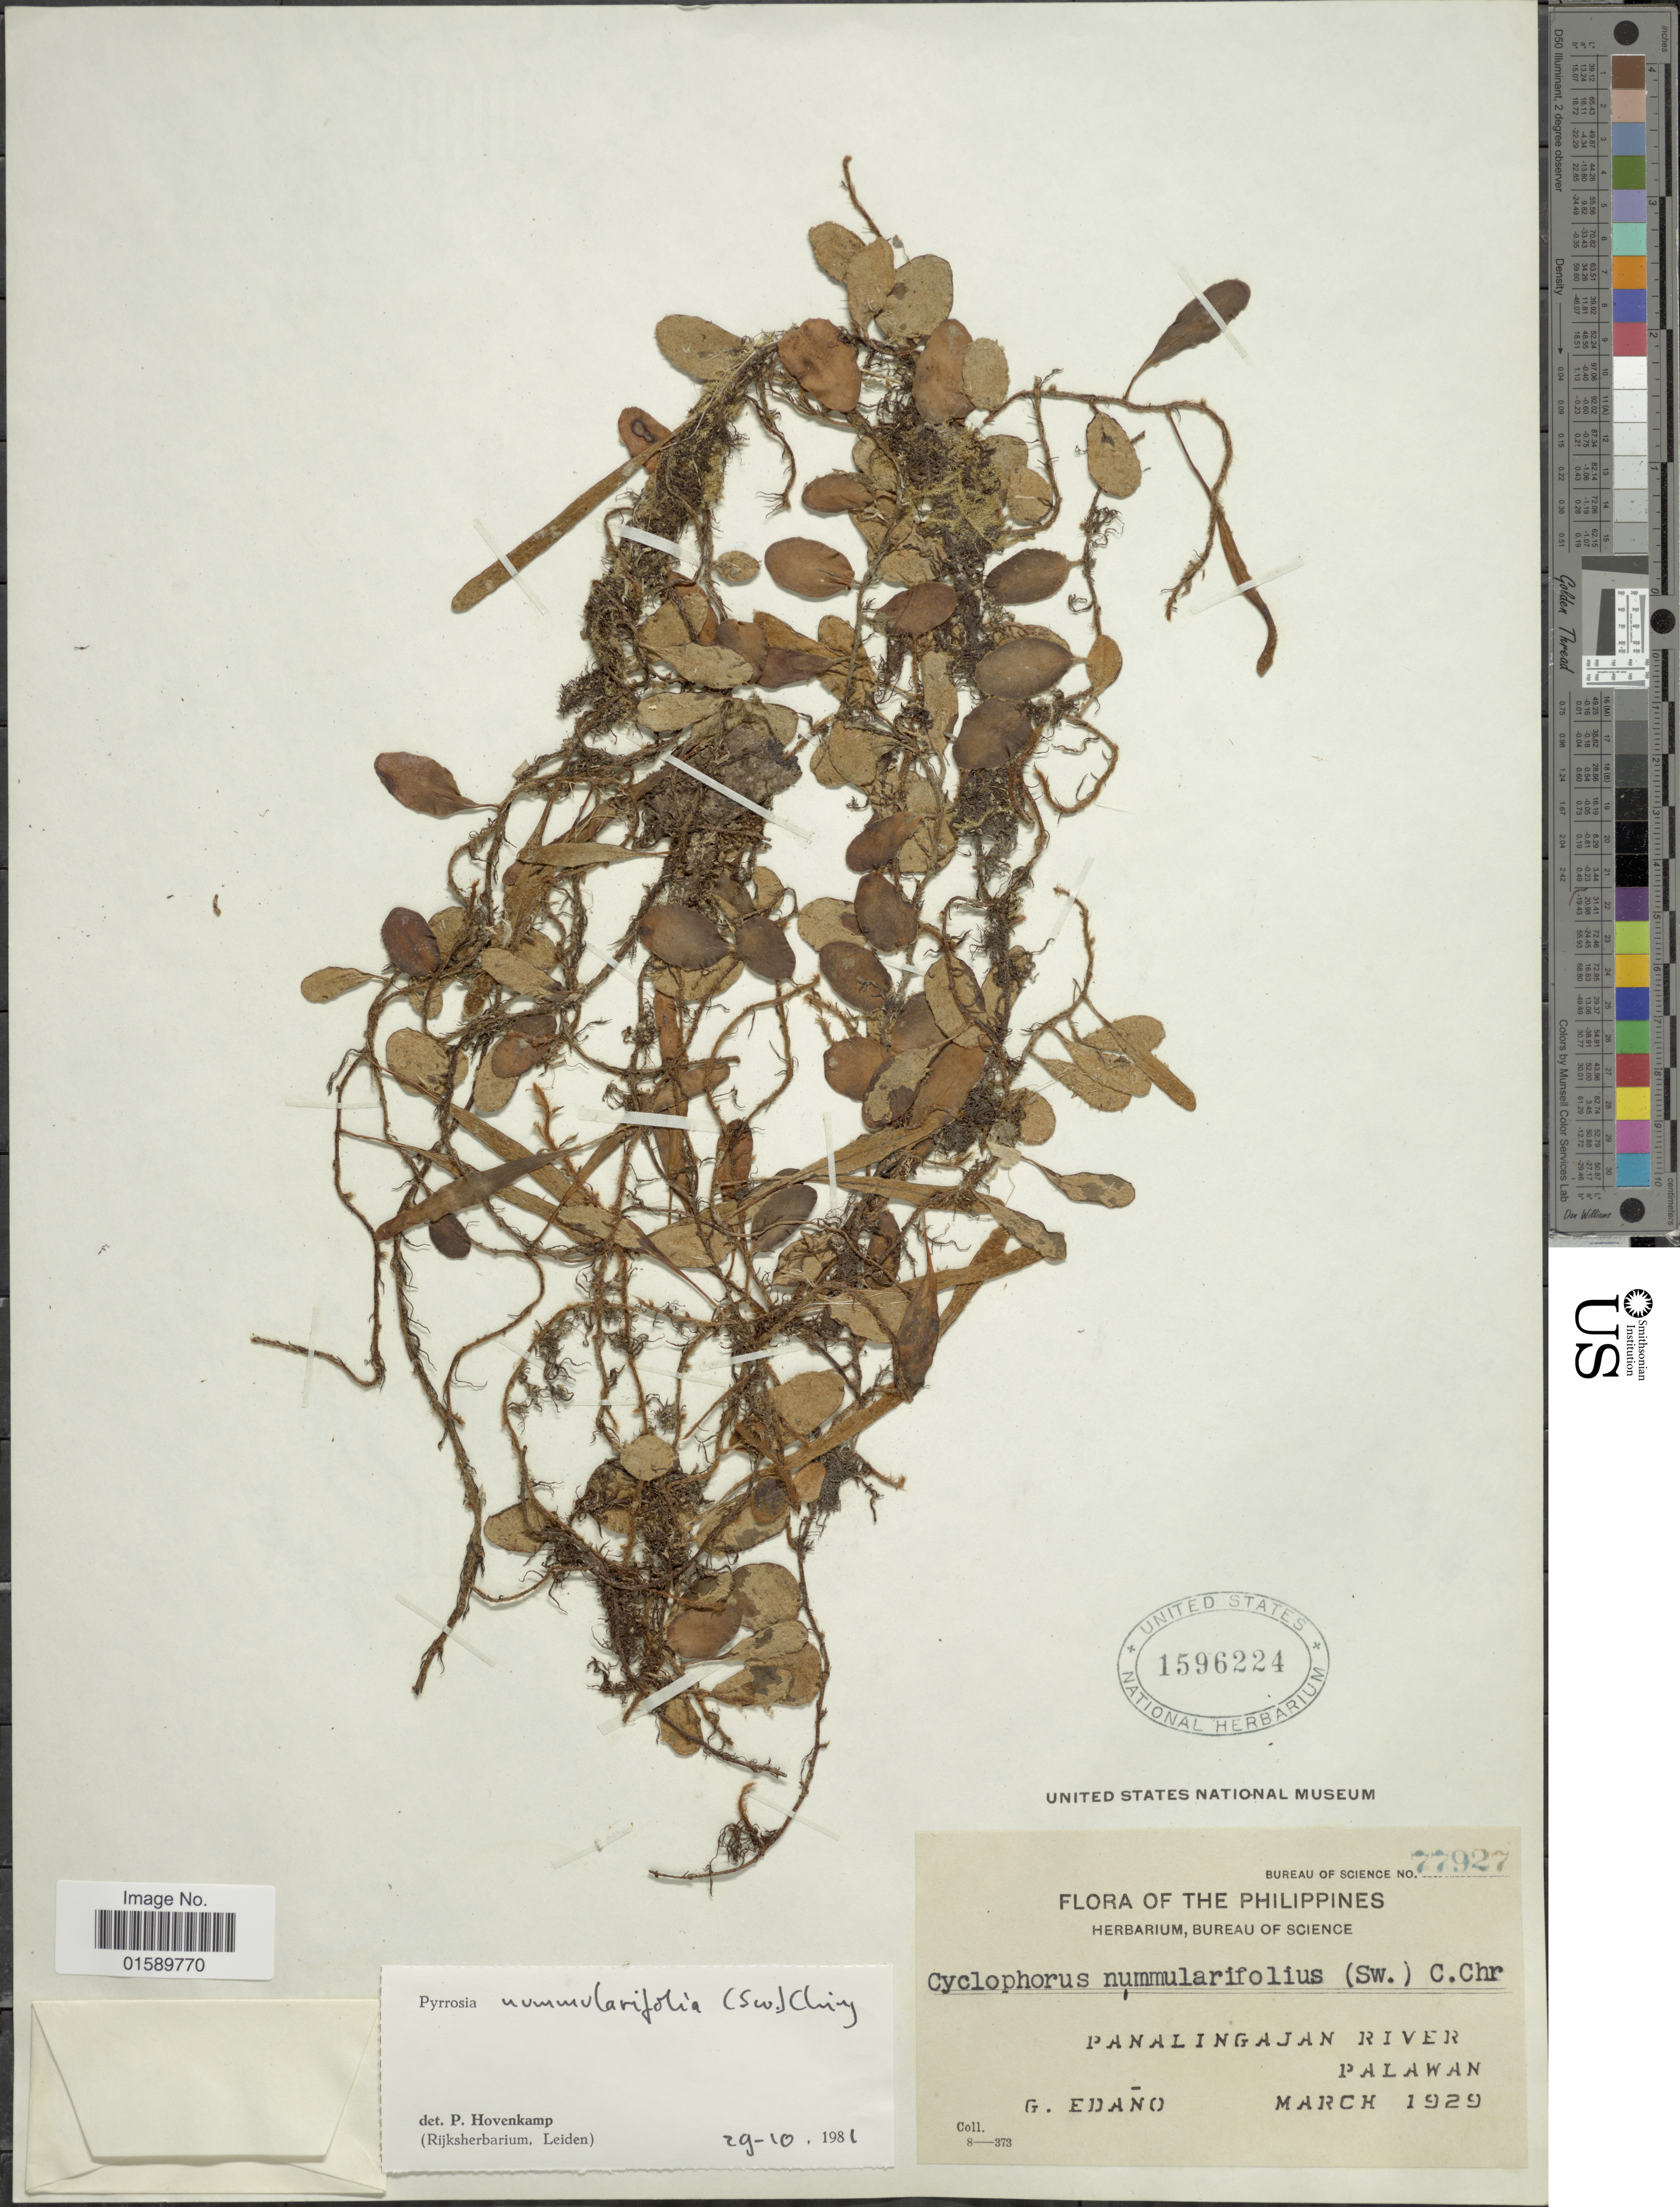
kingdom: Plantae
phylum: Tracheophyta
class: Polypodiopsida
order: Polypodiales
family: Polypodiaceae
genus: Pyrrosia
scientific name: Pyrrosia nummularifolia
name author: (Sw.) Ching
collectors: G. Edaño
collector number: Bureau of science 77927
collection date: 1929-03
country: Philippines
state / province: Mimaropa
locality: Panalingajan River, Palawan.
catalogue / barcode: US 1596224